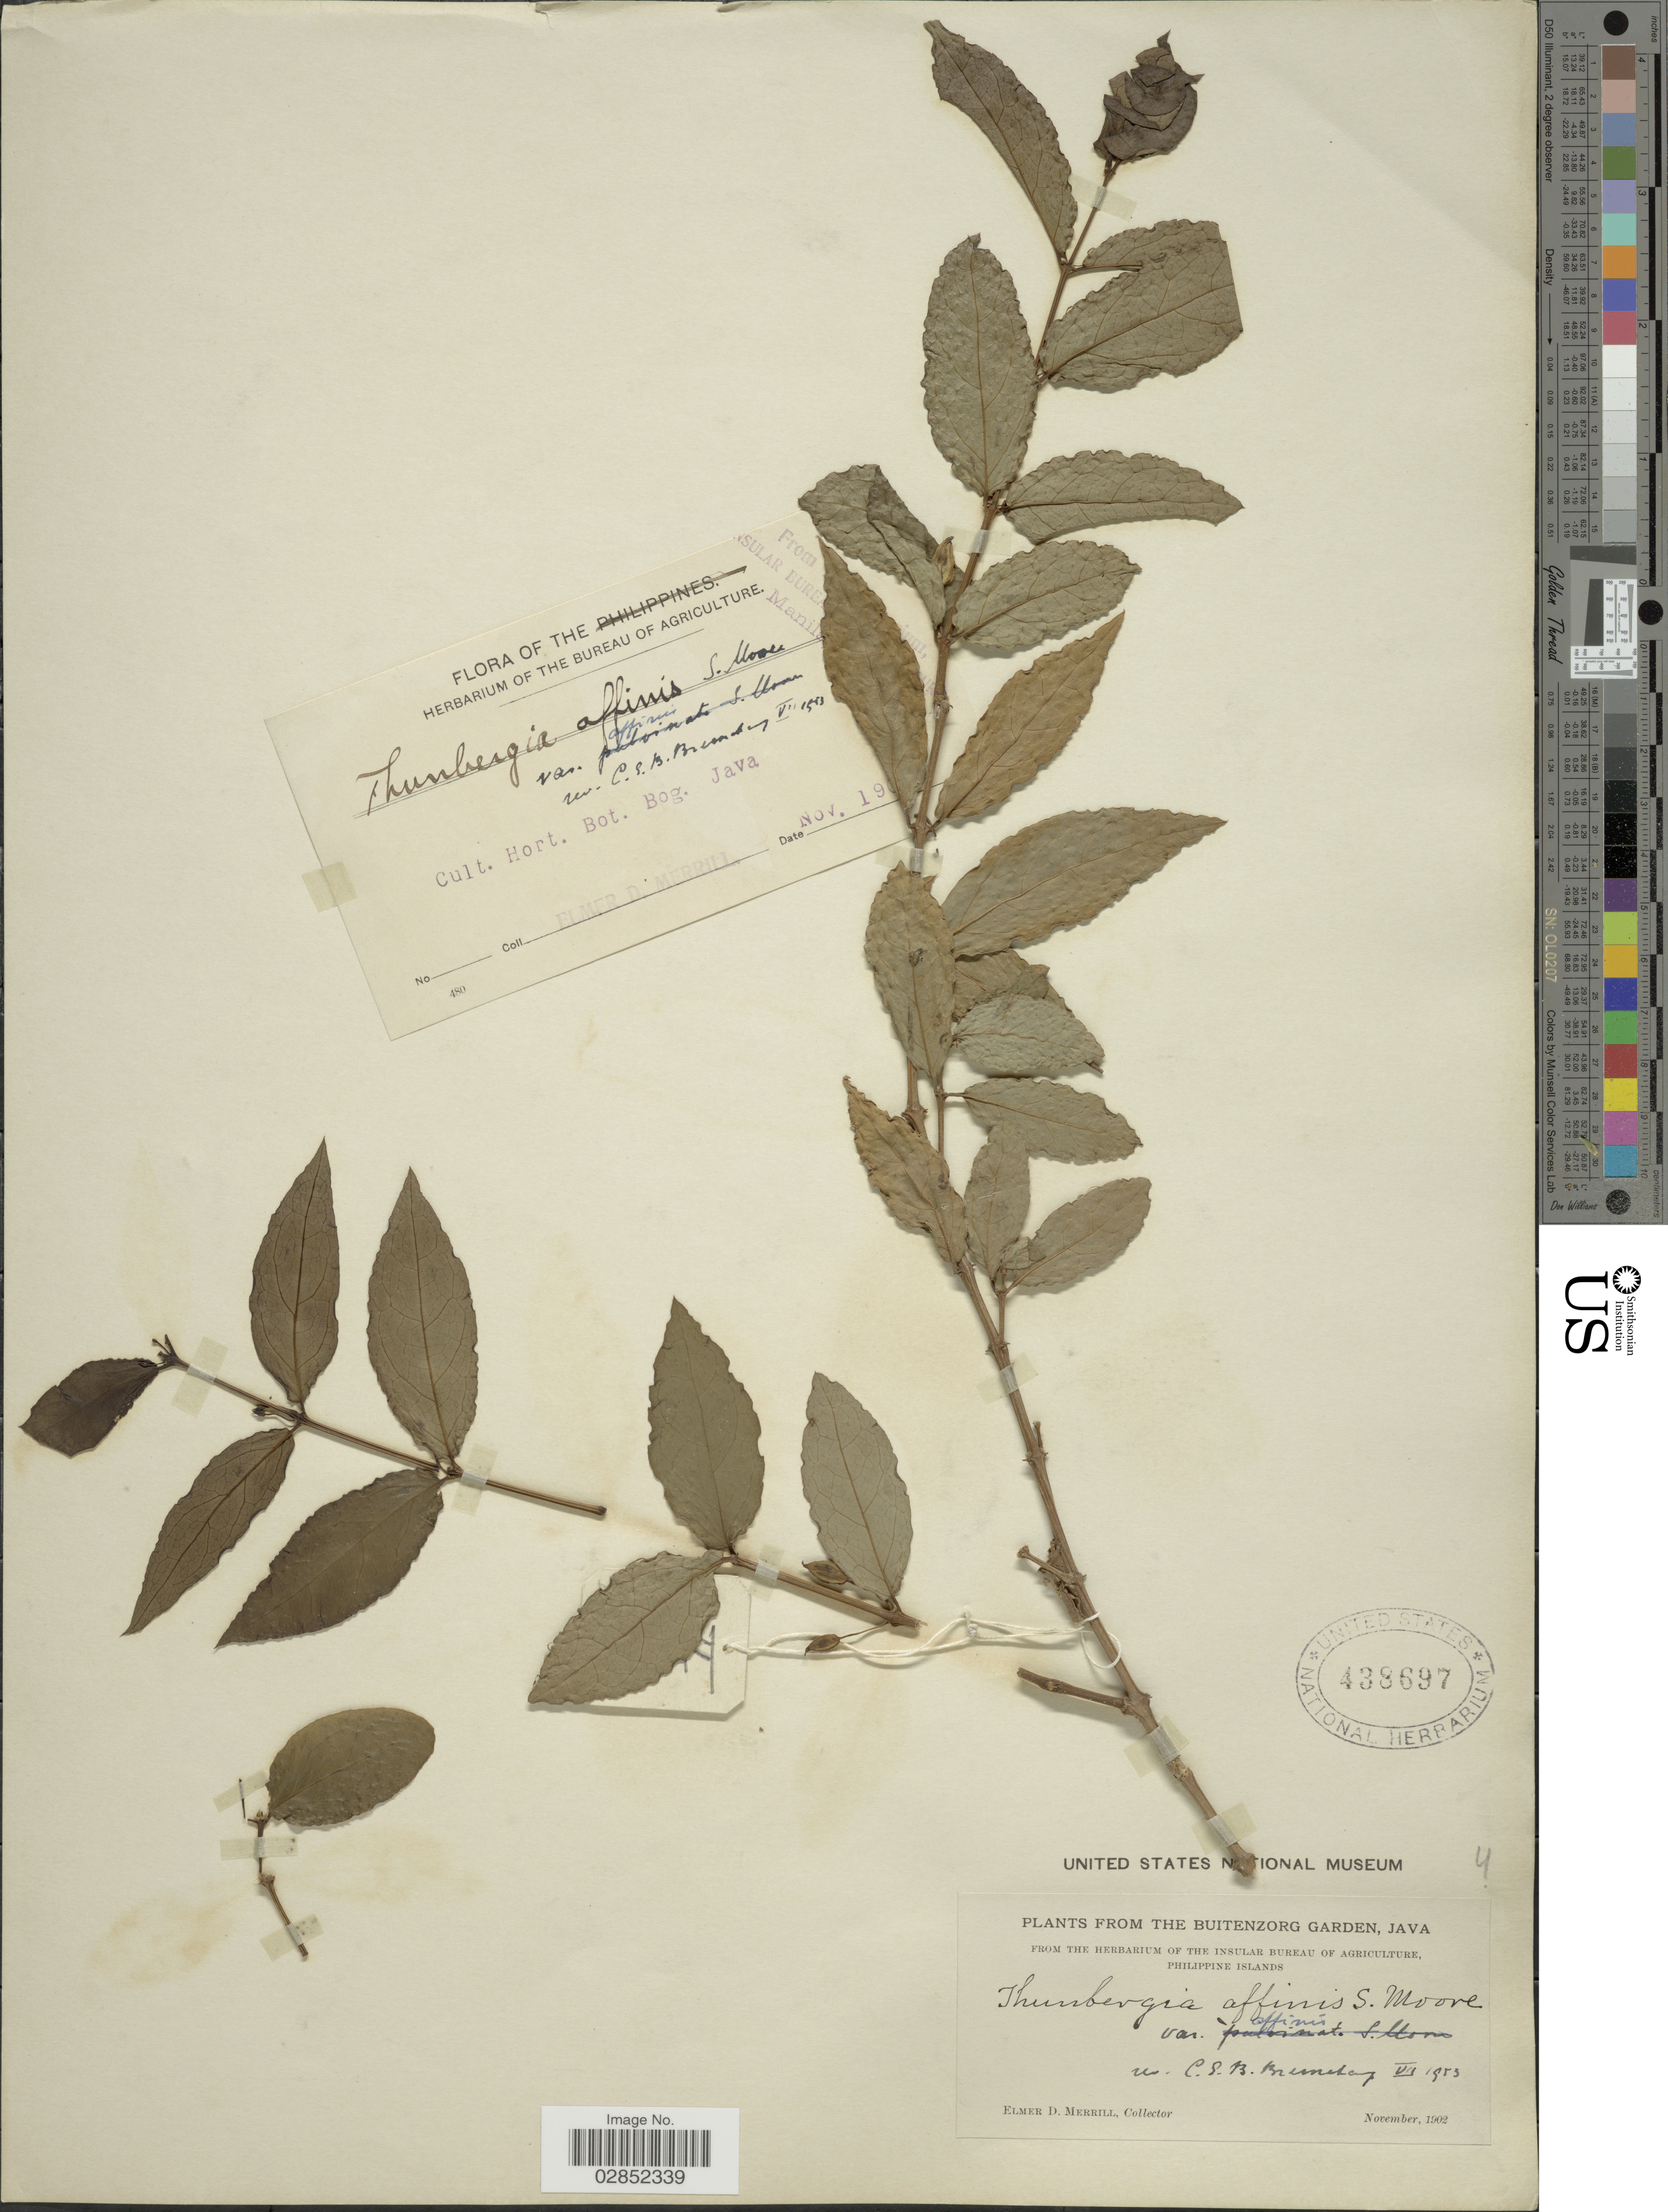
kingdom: Plantae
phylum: Tracheophyta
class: Magnoliopsida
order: Lamiales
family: Acanthaceae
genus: Thunbergia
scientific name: Thunbergia affinis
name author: S. Moore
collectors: E. D. Merrill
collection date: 1902-11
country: Indonesia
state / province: Java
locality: The Buitenzorg Garden, Java. Culty. Hort. Bog.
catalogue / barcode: US 438697